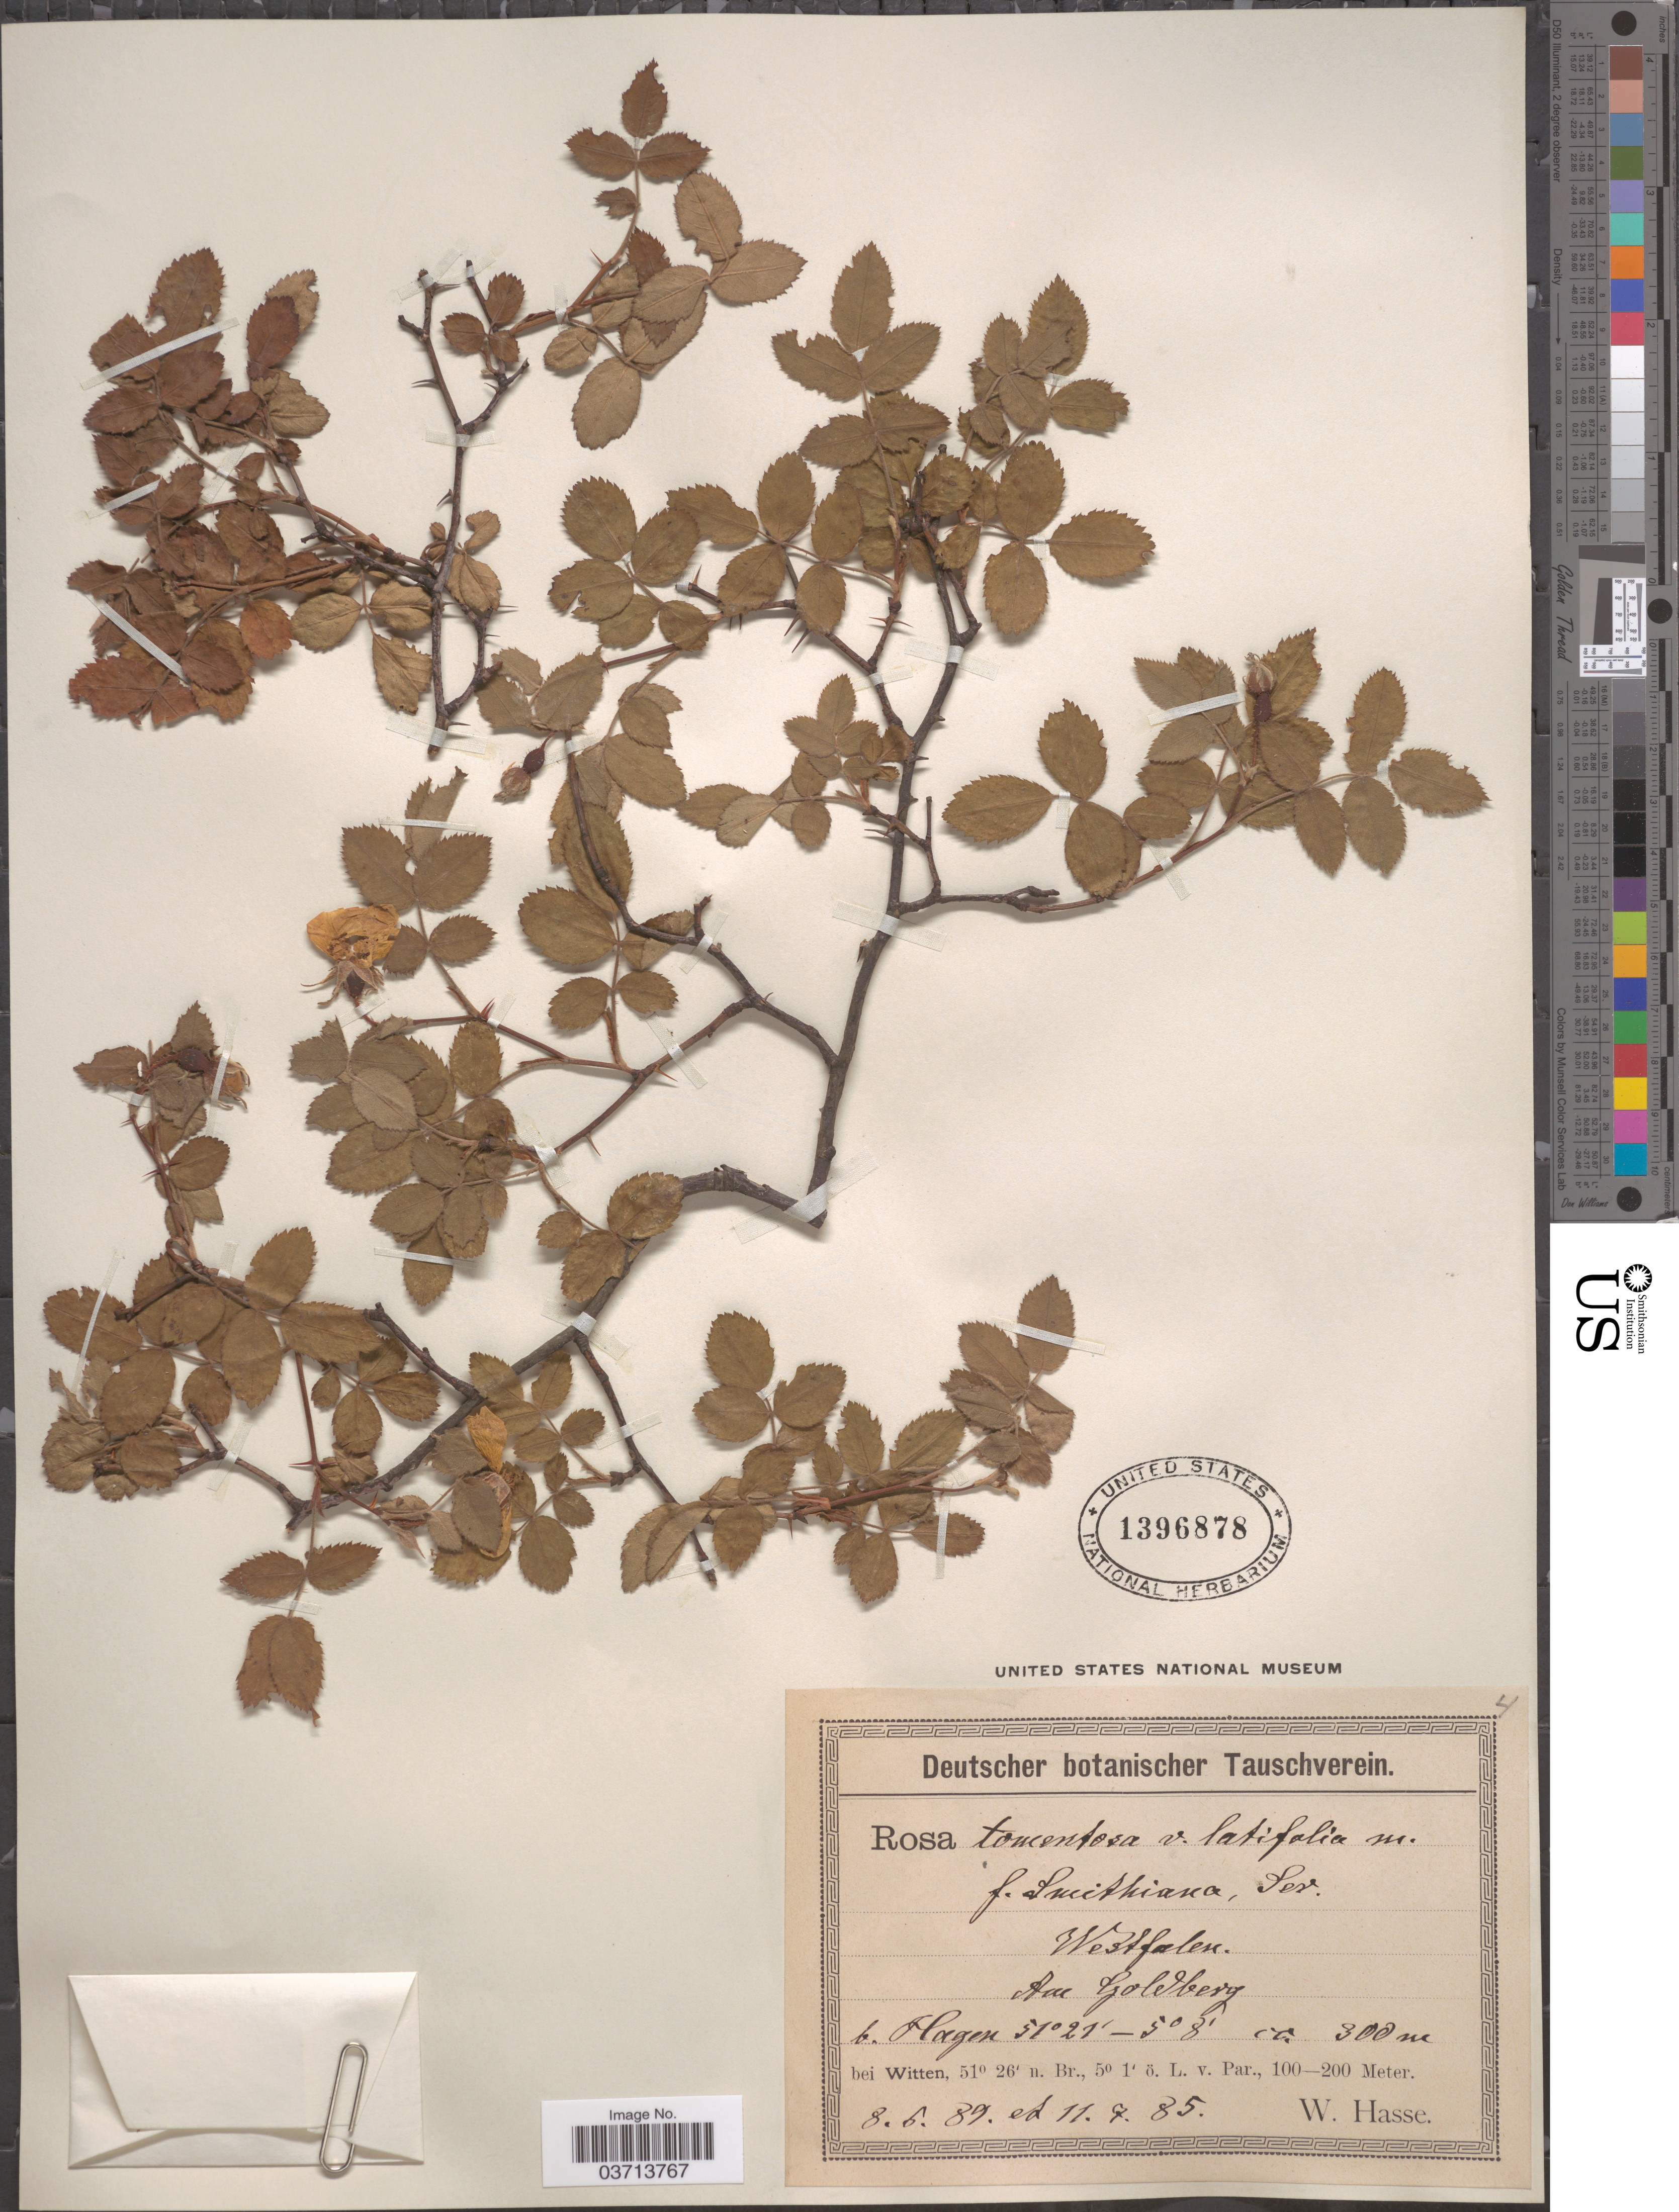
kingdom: Plantae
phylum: Tracheophyta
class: Magnoliopsida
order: Rosales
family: Rosaceae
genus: Rosa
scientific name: Rosa tomentosa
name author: Sm.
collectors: W. Hasse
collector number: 4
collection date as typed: Transcribed d/m/y: 11/7/85 to 8/6/89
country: Germany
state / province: Nordrhein-Westfalen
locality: Westfalen. Am Goleberg b. Hagen bei Witten.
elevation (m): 300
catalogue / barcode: US 1396878